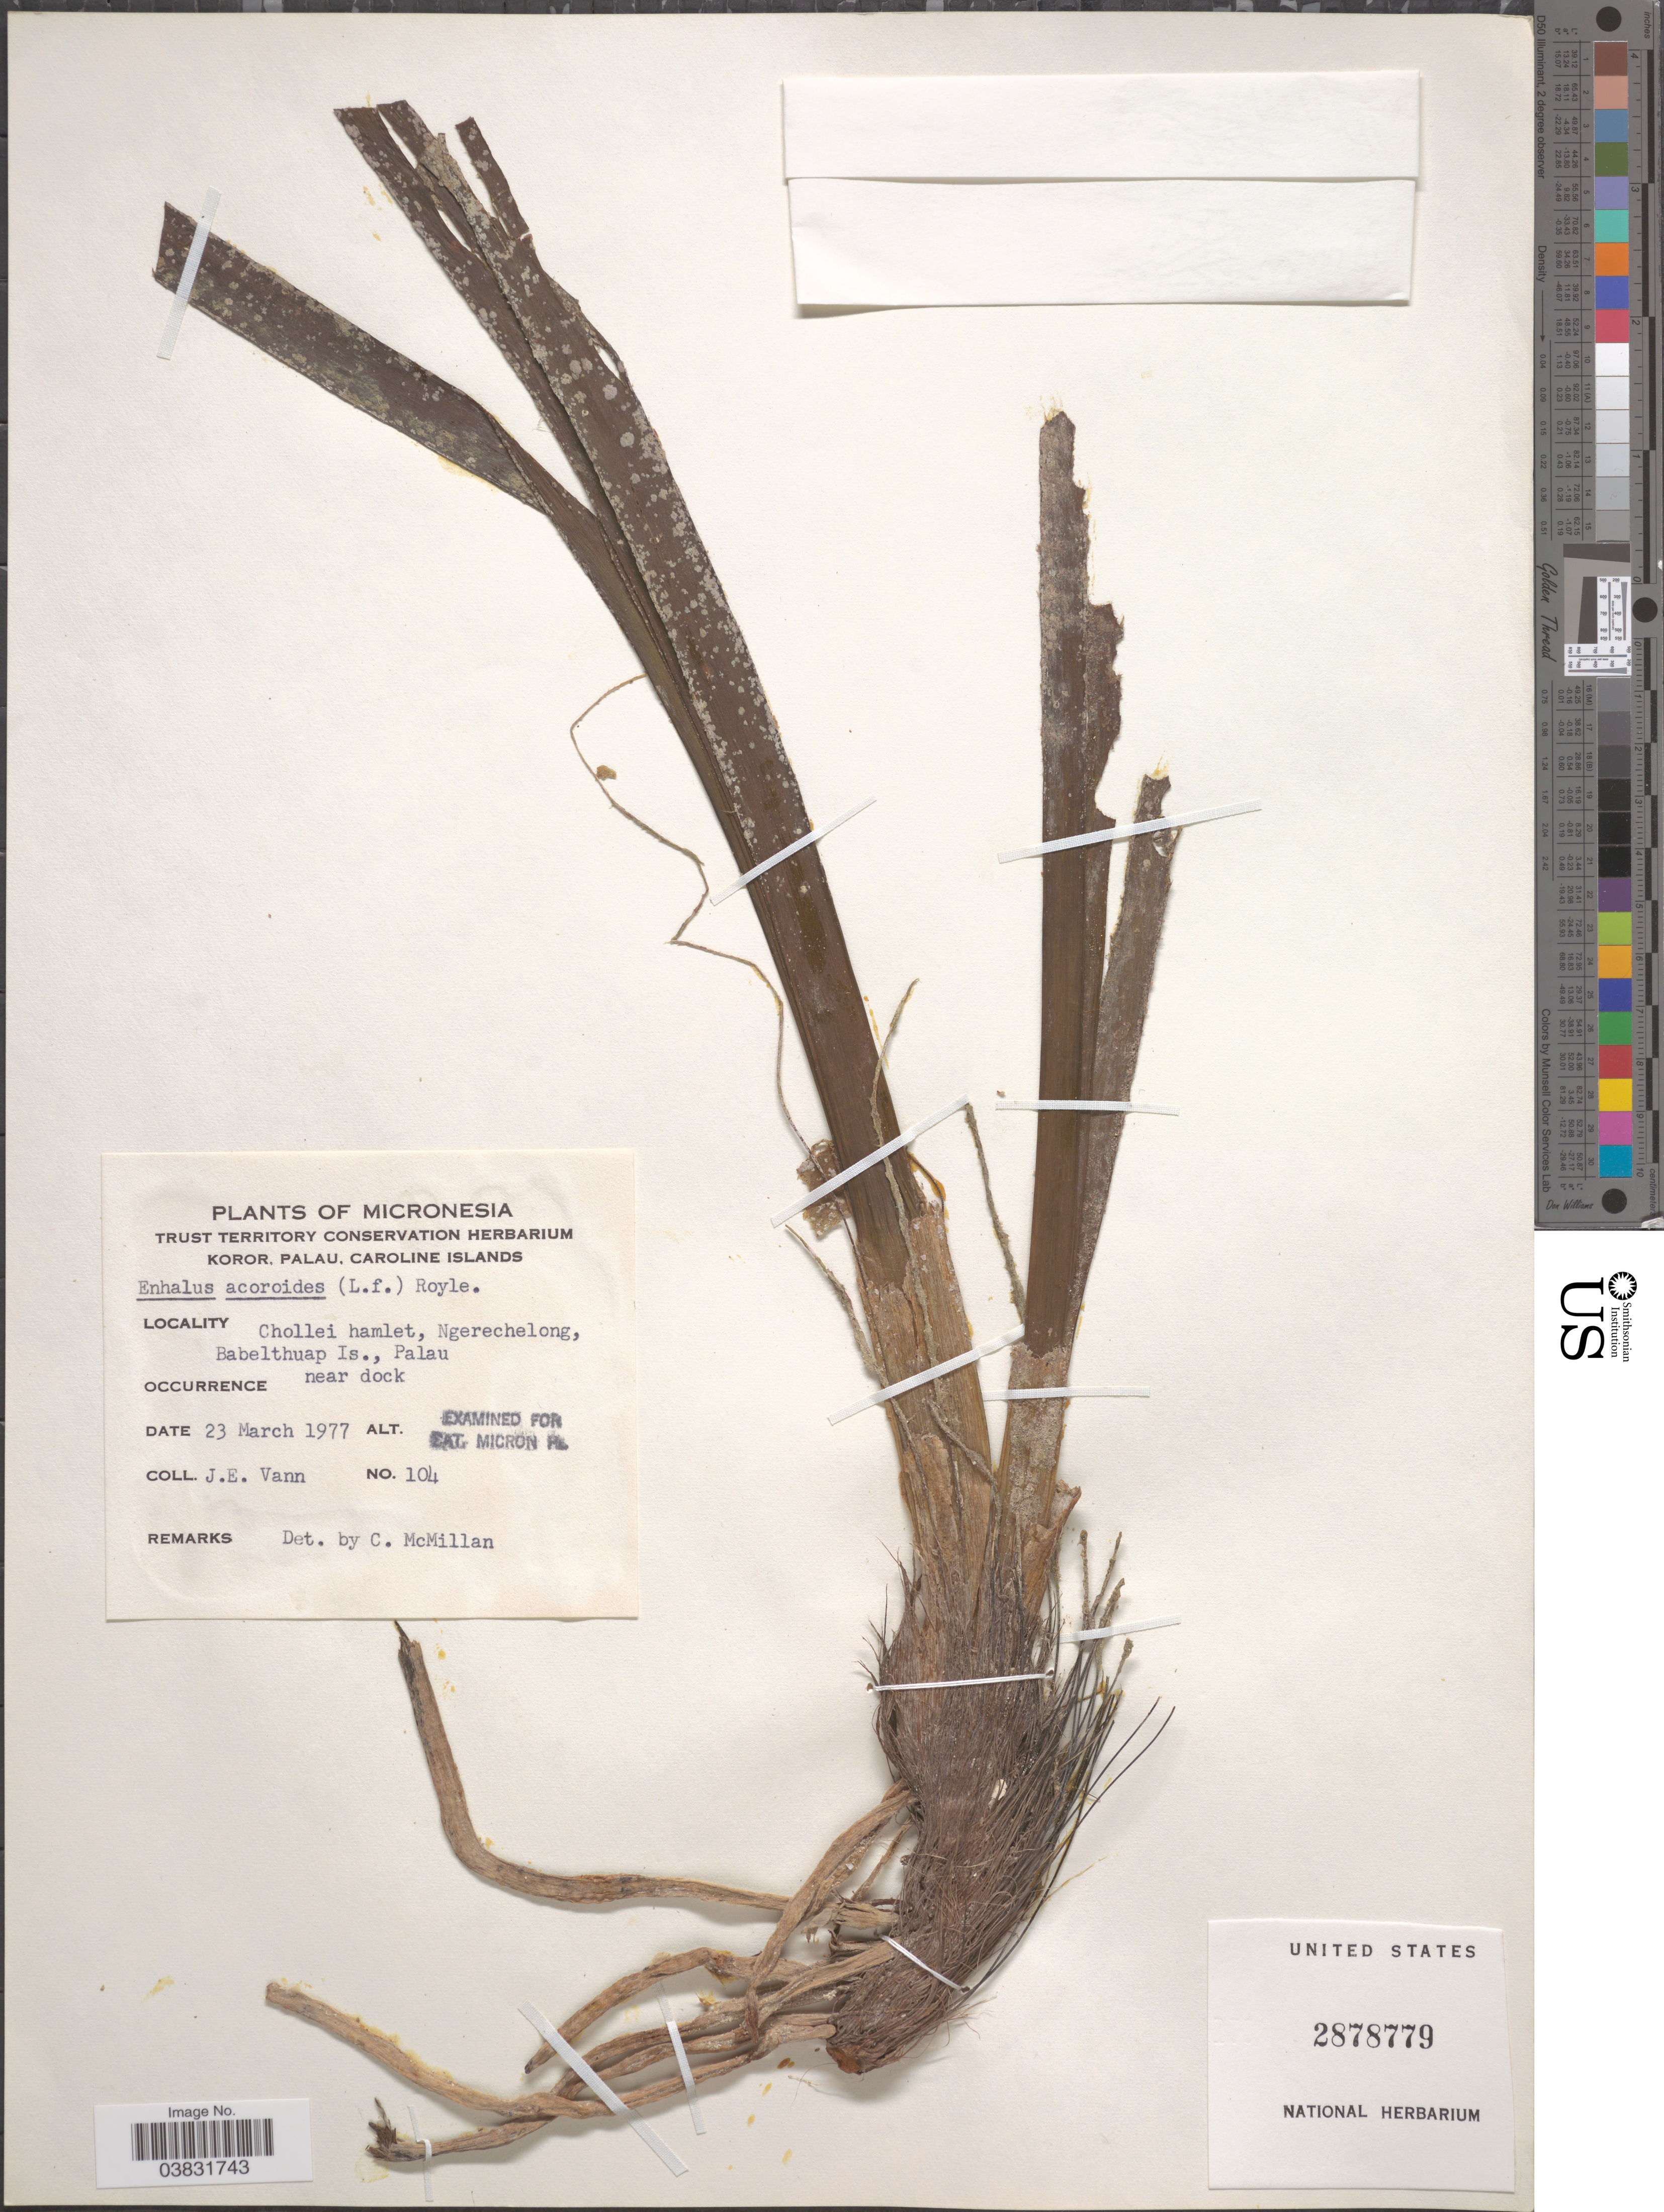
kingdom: Plantae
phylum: Tracheophyta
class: Liliopsida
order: Alismatales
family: Hydrocharitaceae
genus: Enhalus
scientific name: Enhalus acoroides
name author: (L. f.) Royle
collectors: J. Vann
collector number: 104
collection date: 1977-03-23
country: Palau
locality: Micronesia. Chollei hamlet, Ngerechelong, Babelthuap Is., Palau.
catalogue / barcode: US 2878779